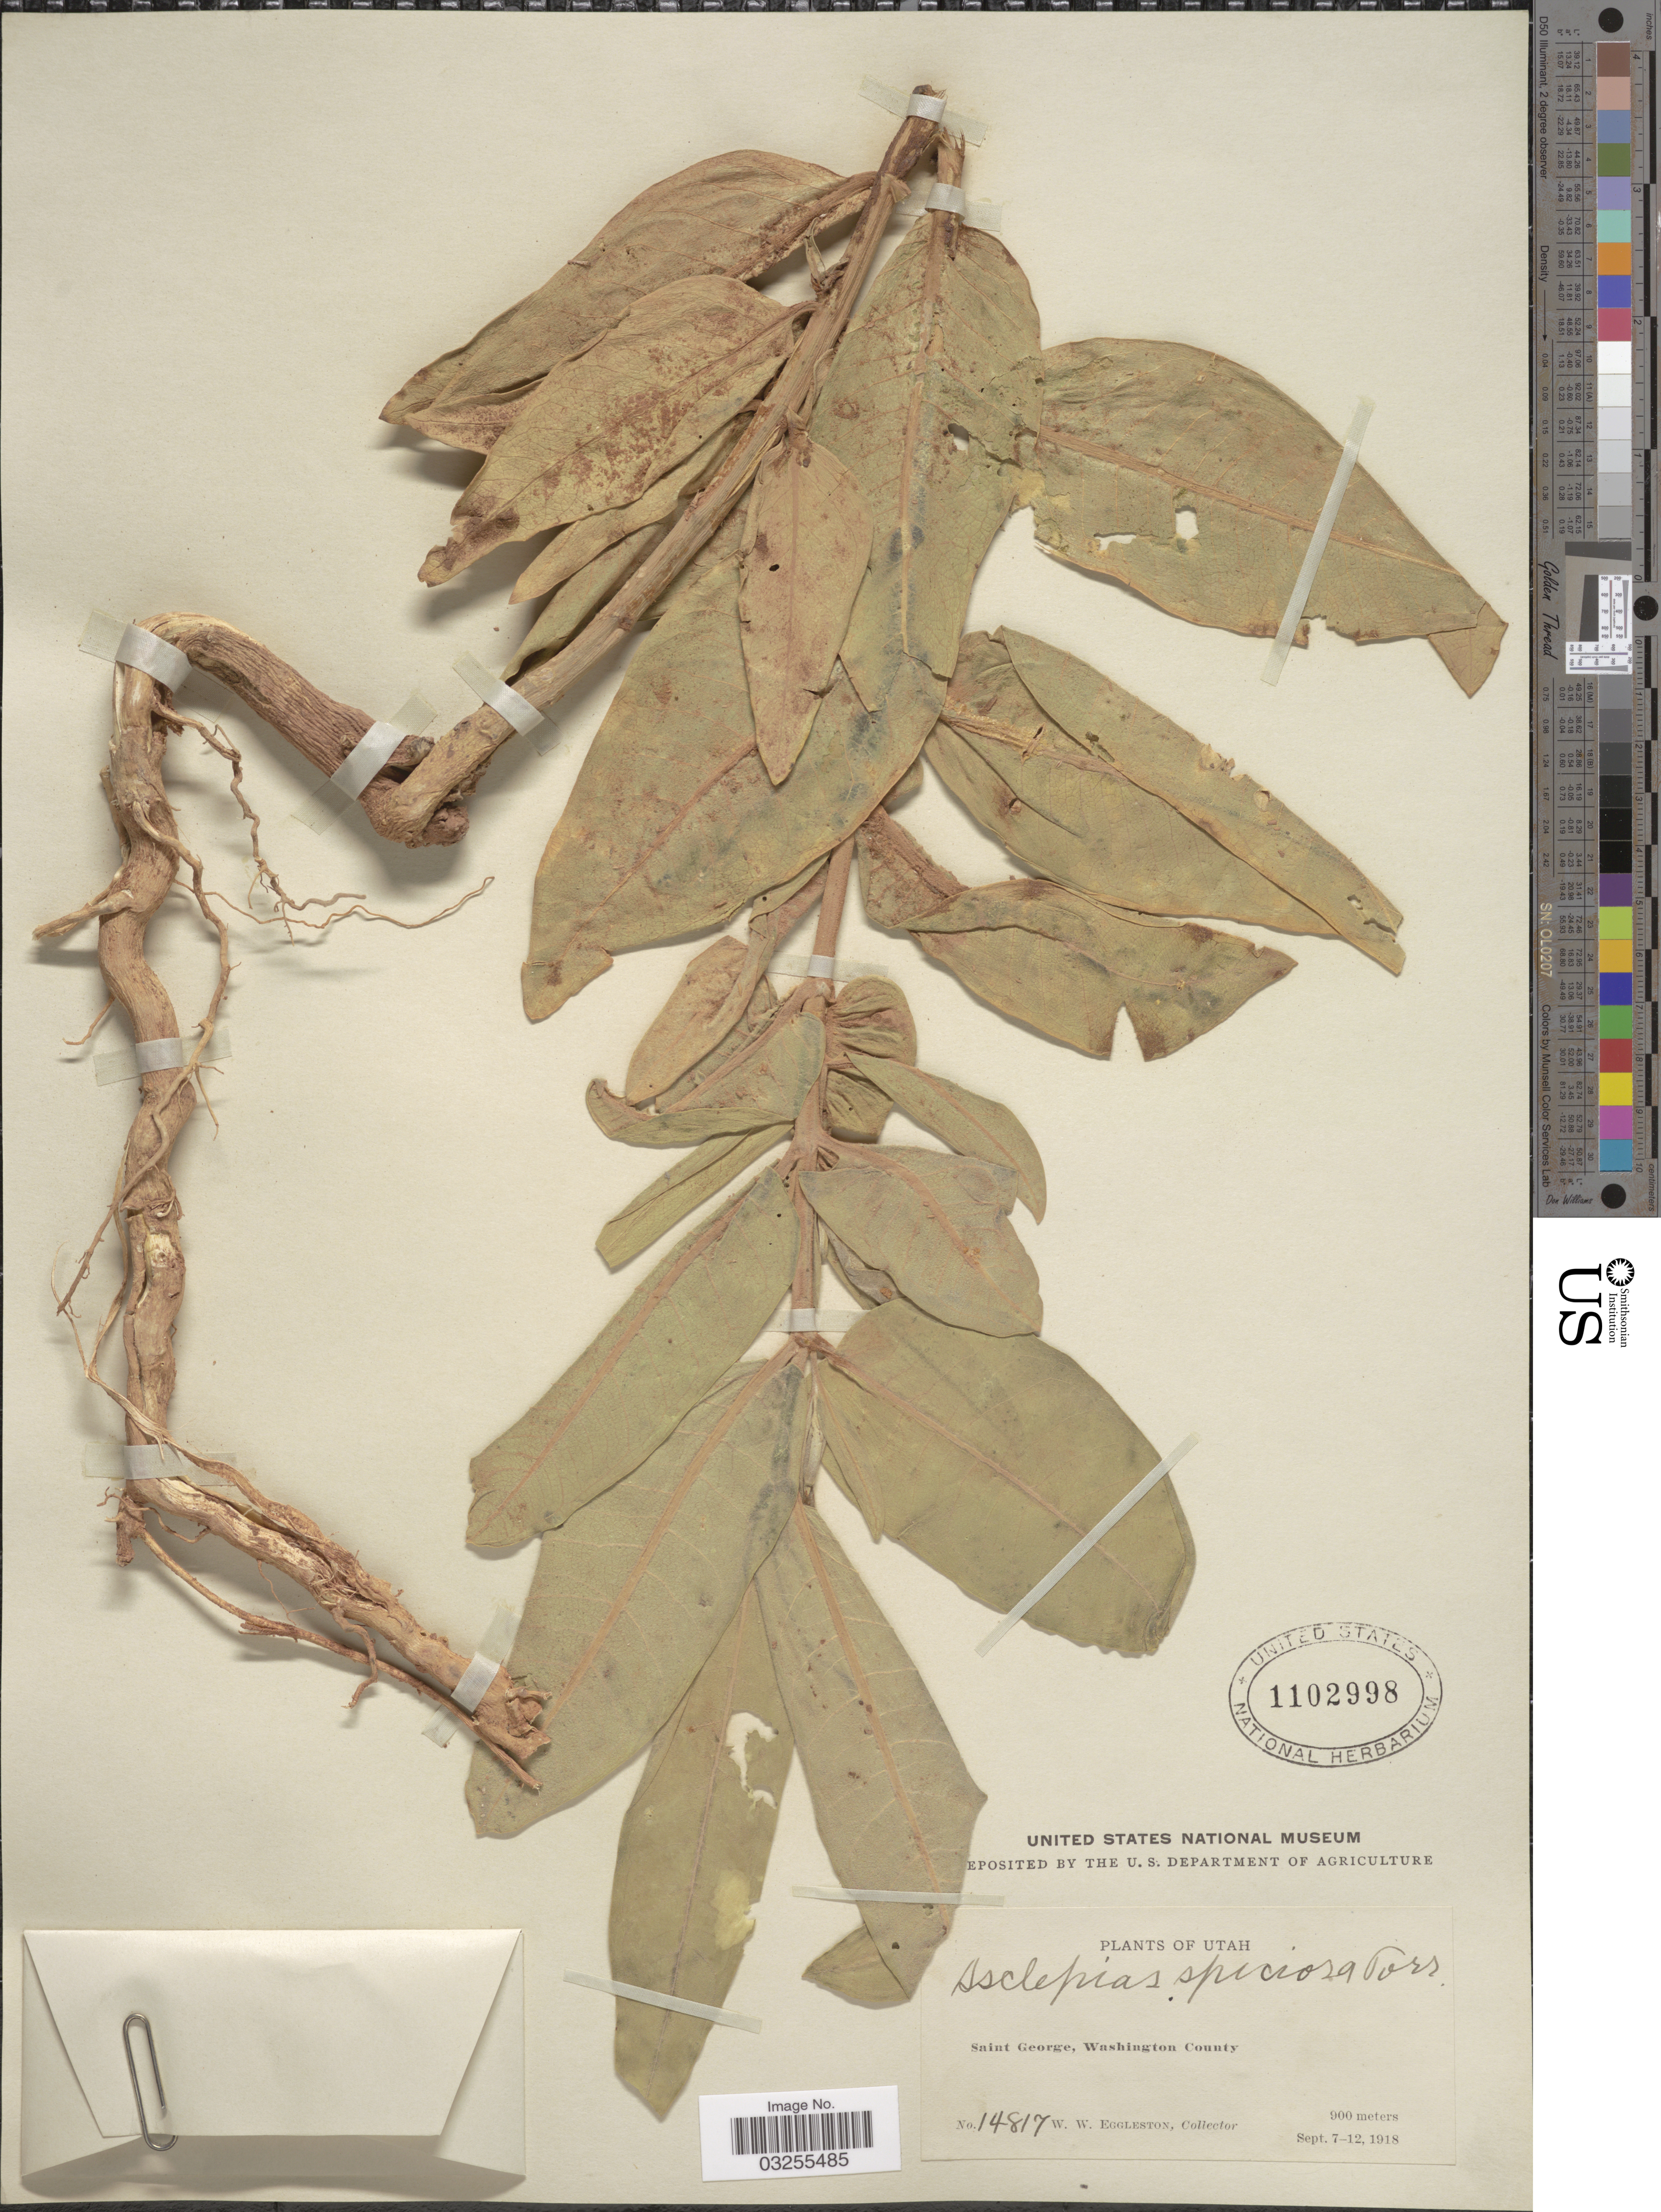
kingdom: Plantae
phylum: Tracheophyta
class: Magnoliopsida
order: Gentianales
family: Apocynaceae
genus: Asclepias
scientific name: Asclepias speciosa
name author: Torr.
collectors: W. W. Eggleston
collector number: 14817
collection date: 1918-09-07/1918-09-12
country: United States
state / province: Utah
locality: Saint George, Washington County.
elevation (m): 900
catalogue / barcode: US 1102998